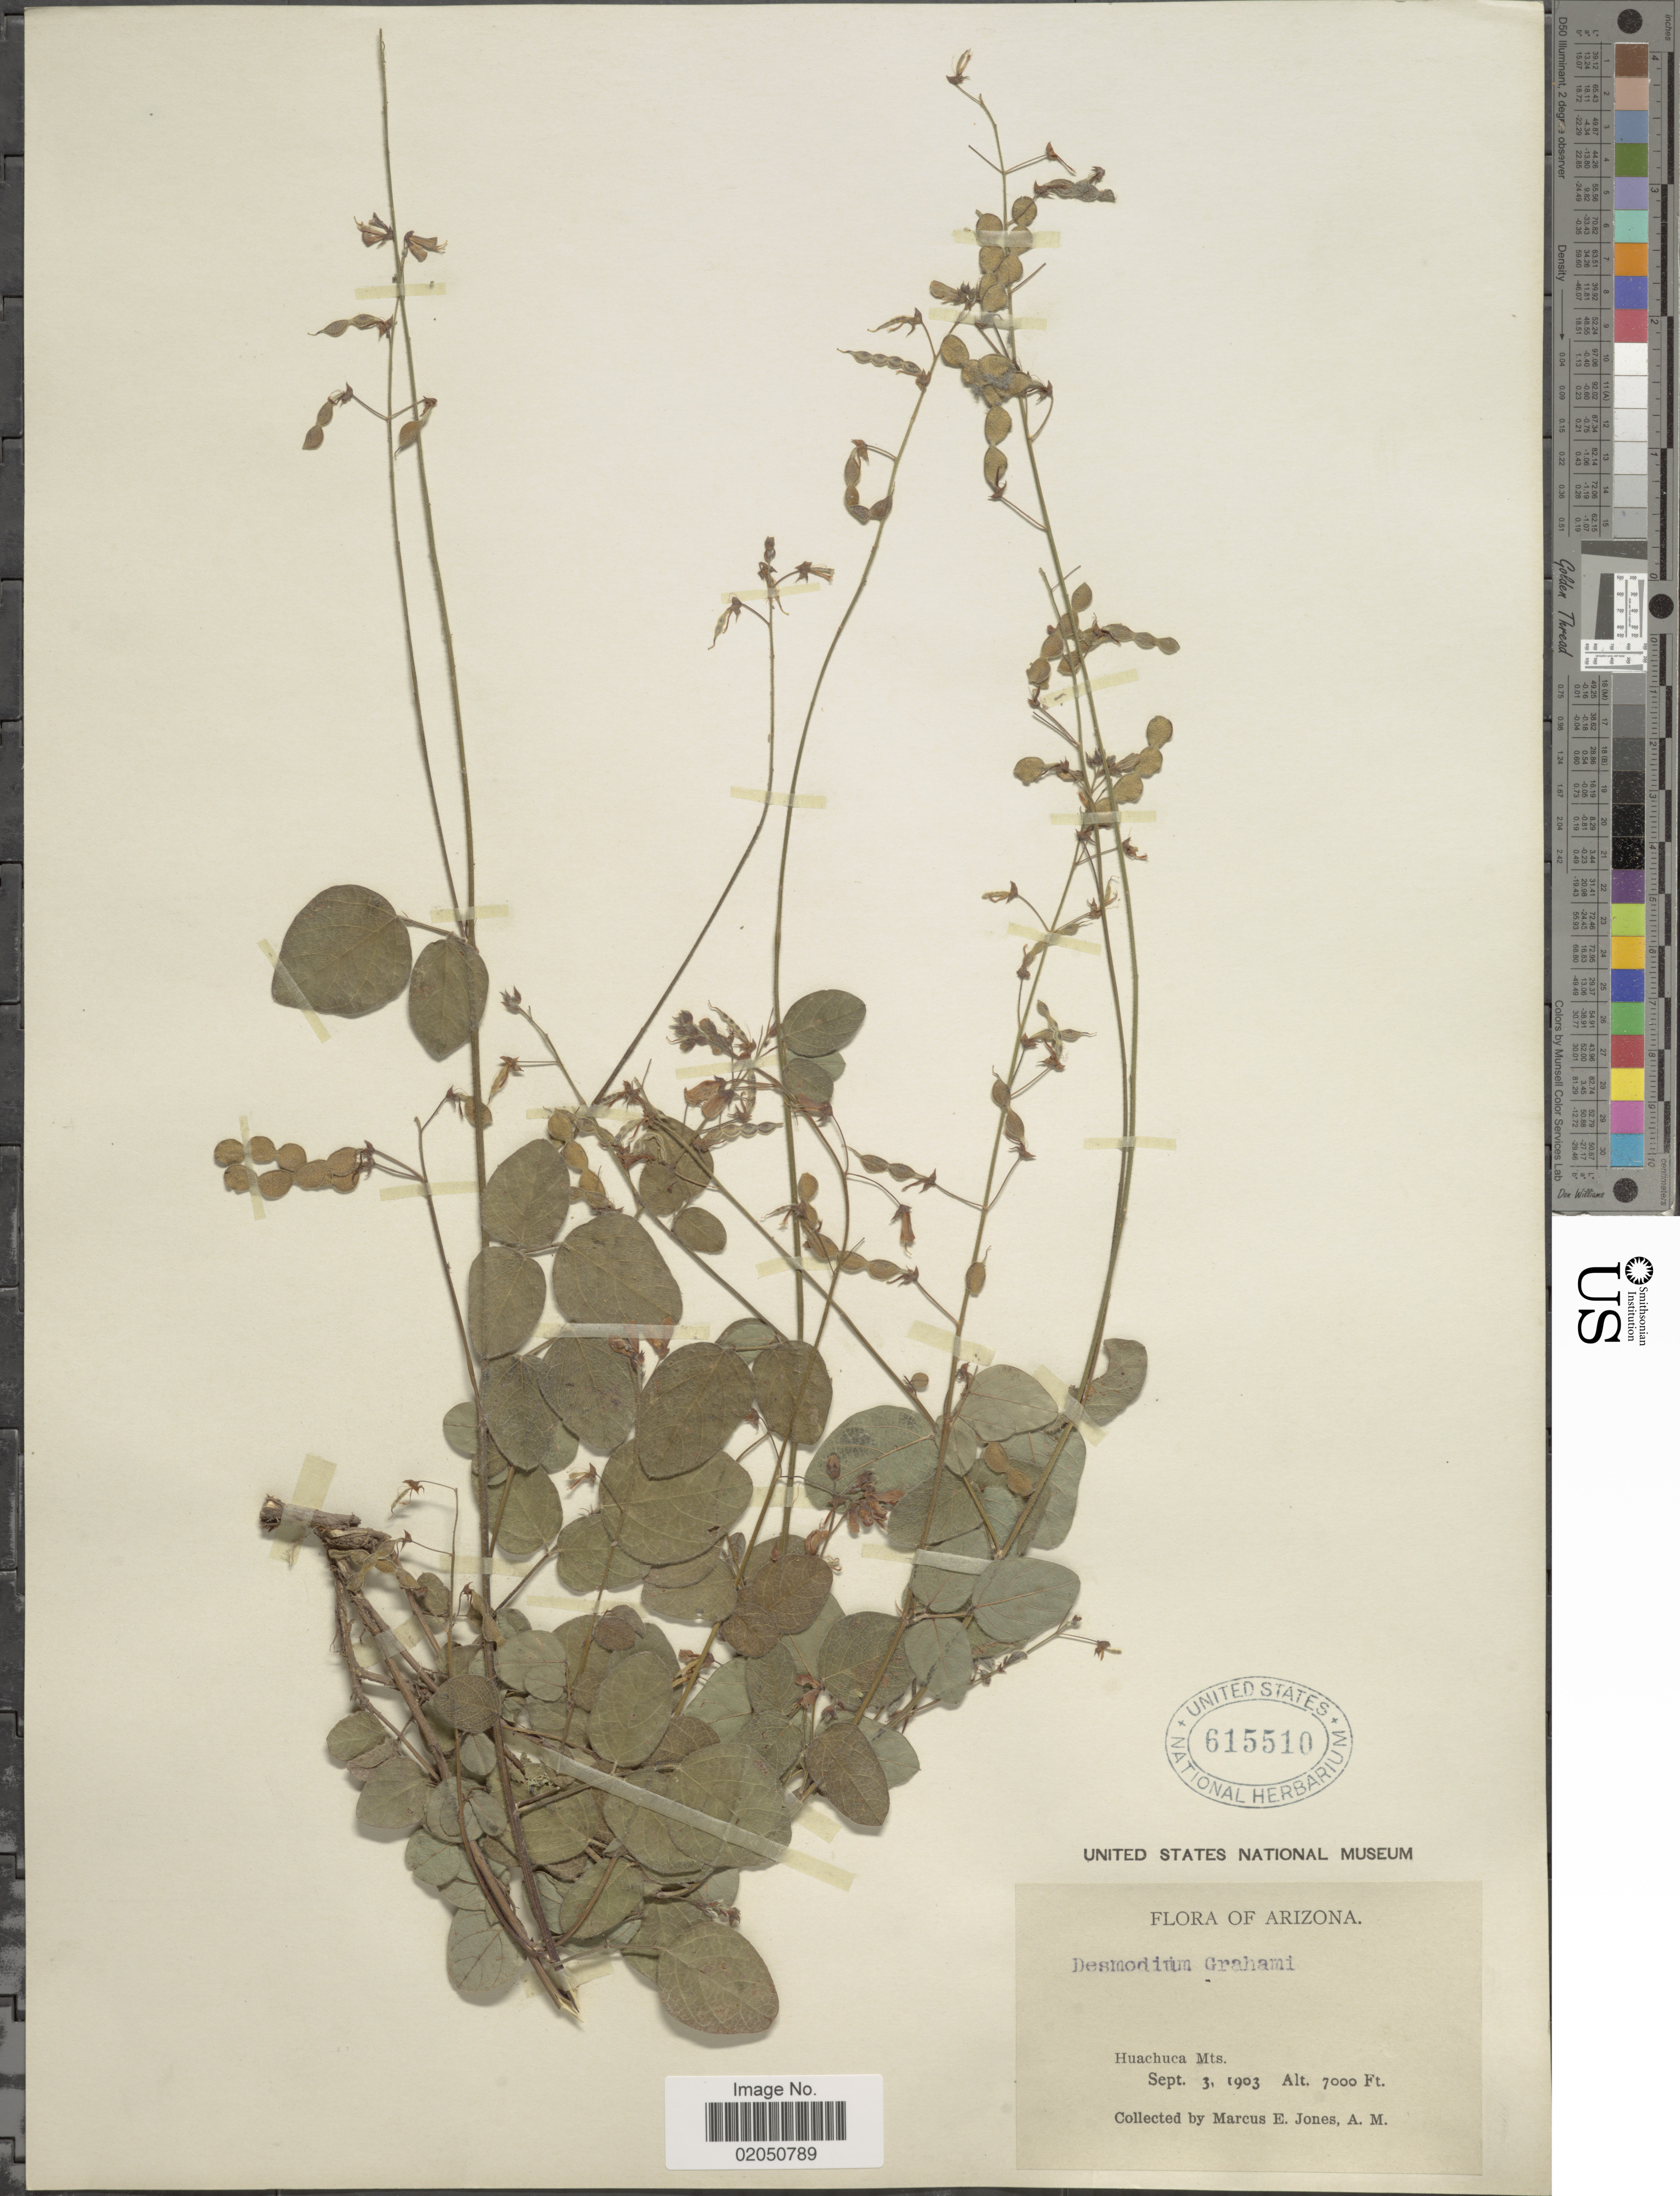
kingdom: Plantae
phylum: Tracheophyta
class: Magnoliopsida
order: Fabales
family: Fabaceae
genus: Desmodium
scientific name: Desmodium grahamii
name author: A. Gray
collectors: M. E. Jones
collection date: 1903-09-03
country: United States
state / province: Arizona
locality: Huachuca Mts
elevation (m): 2134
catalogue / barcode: US 615510